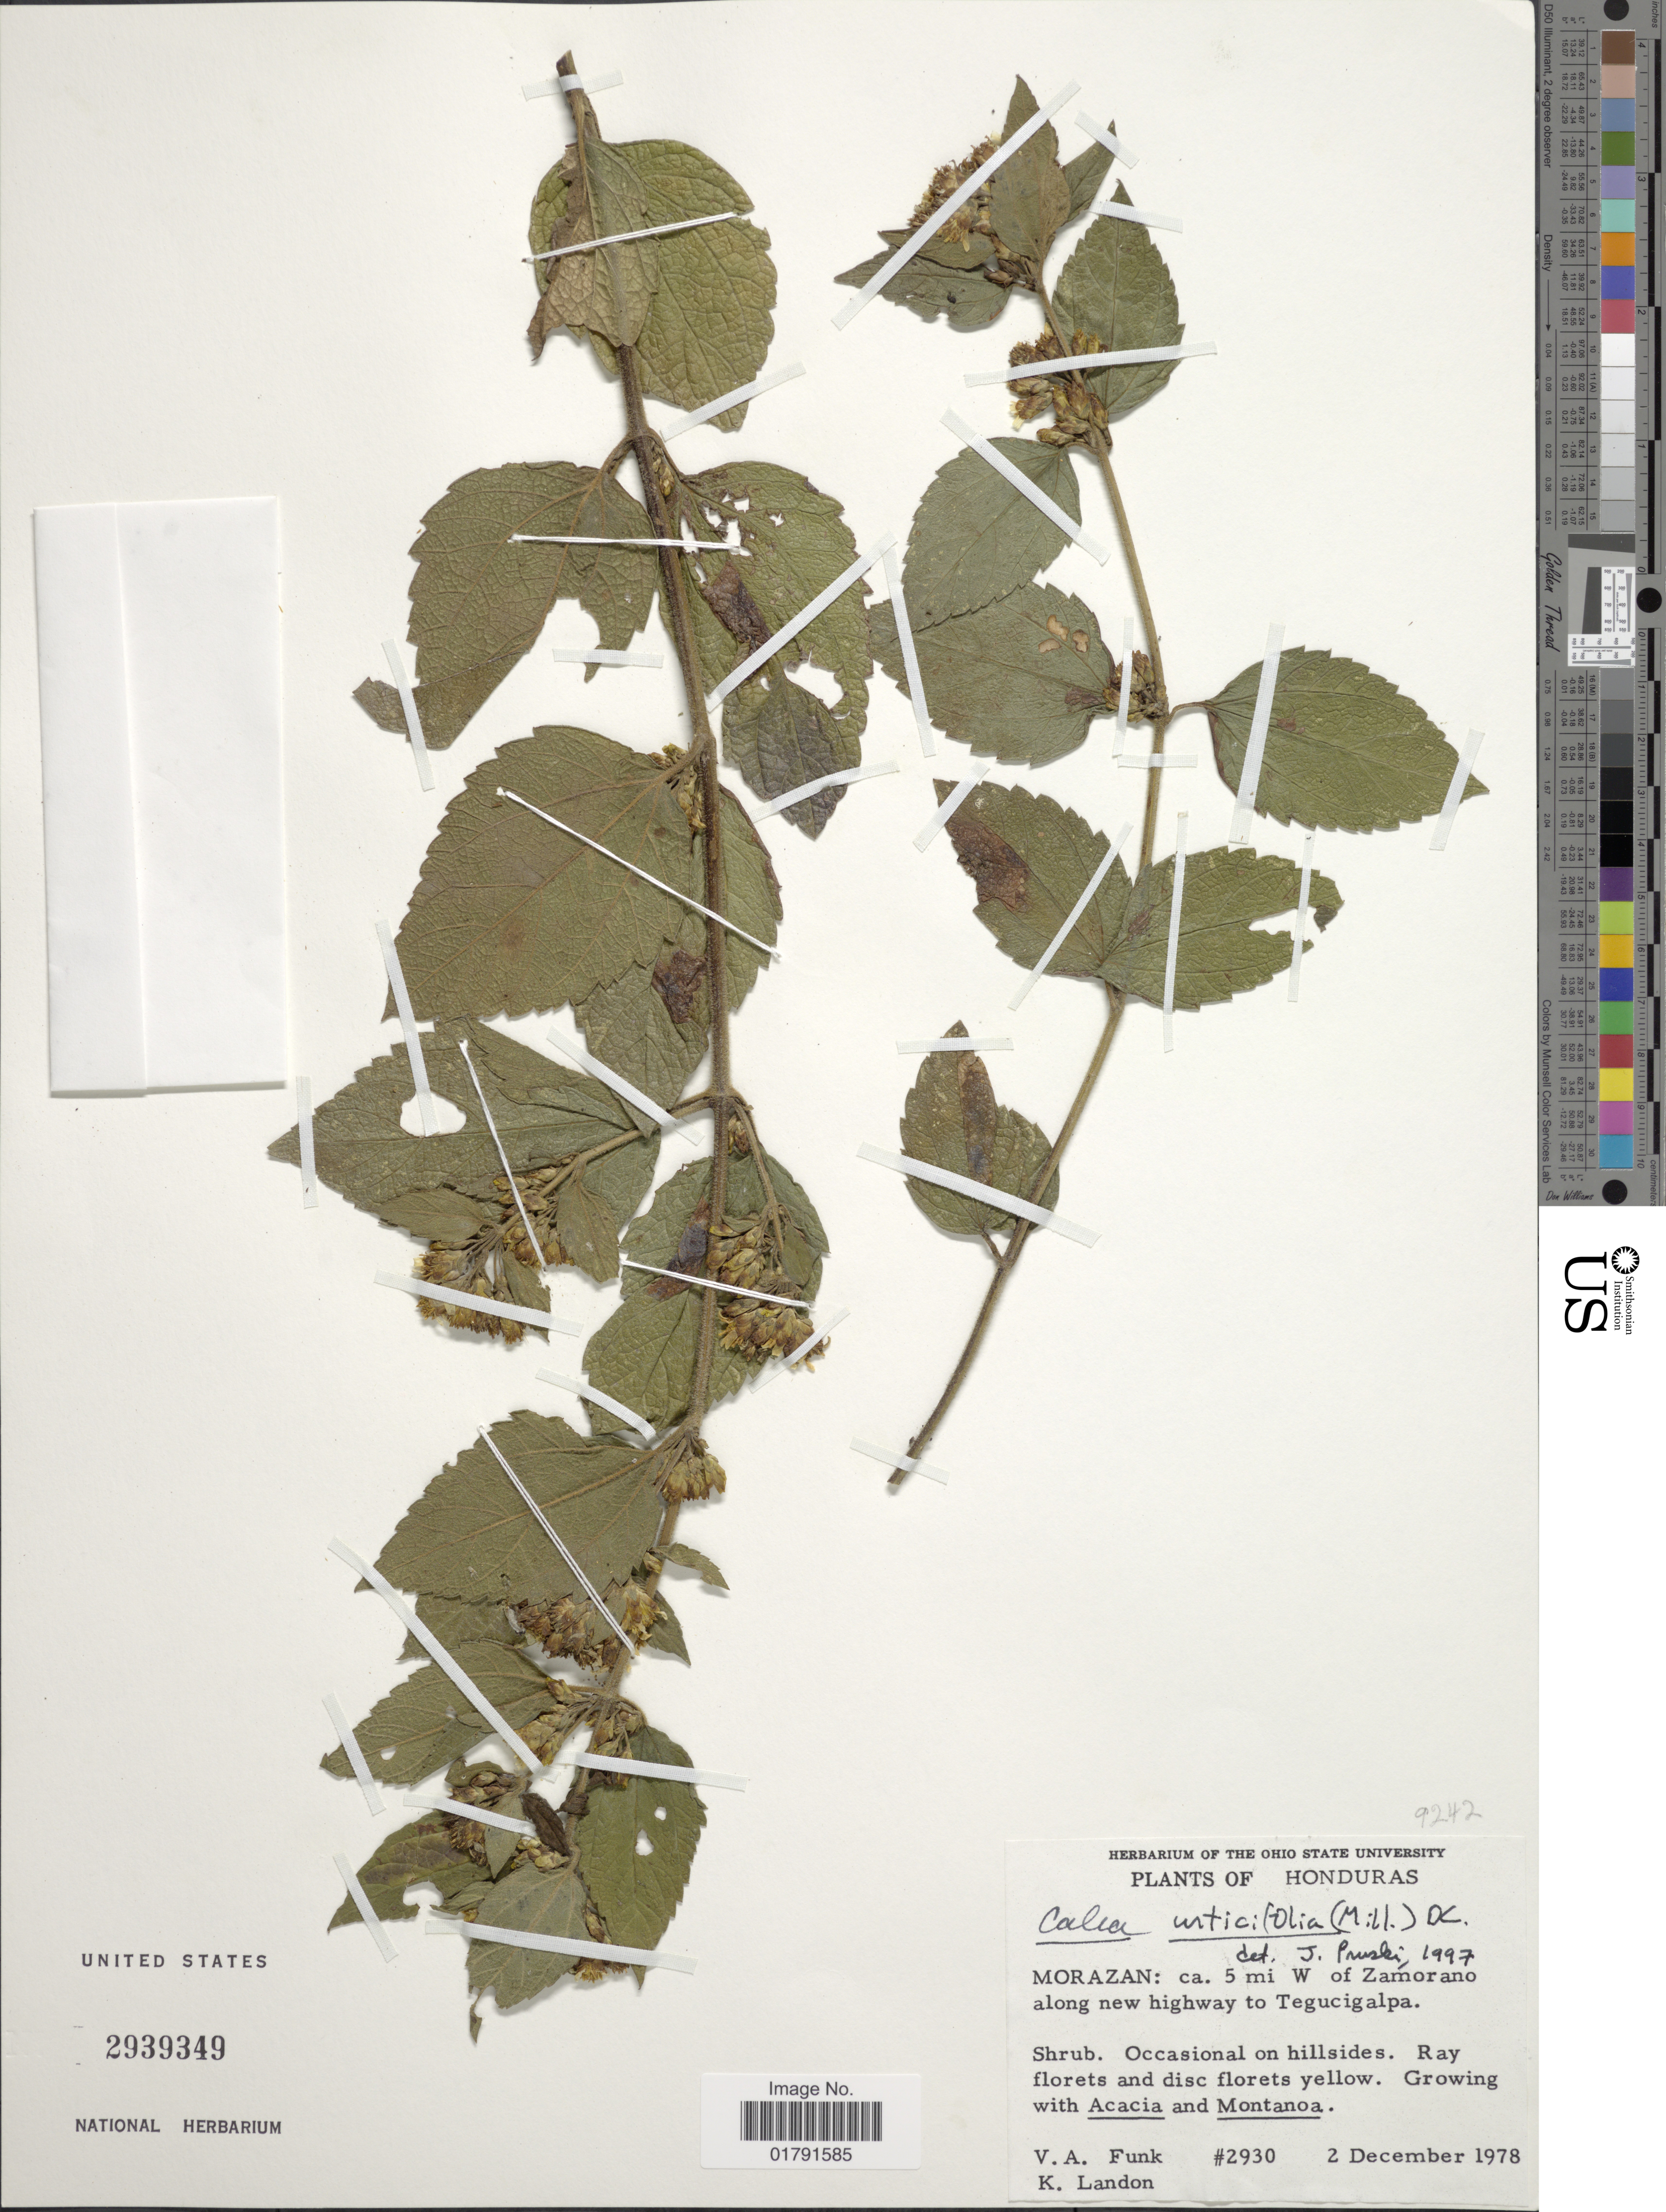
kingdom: Plantae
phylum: Tracheophyta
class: Magnoliopsida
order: Asterales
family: Asteraceae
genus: Calea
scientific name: Calea urticifolia var. urticifolia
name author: (Mill.) DC.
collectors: V. Funk & K. C. Landon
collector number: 2930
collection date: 1978-12-02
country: Honduras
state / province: Fco. Morazán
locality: Ca. 5 mi W of Zamorano along new highway to Tegucigalpa, occasional on hillsides.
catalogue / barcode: US 2939349